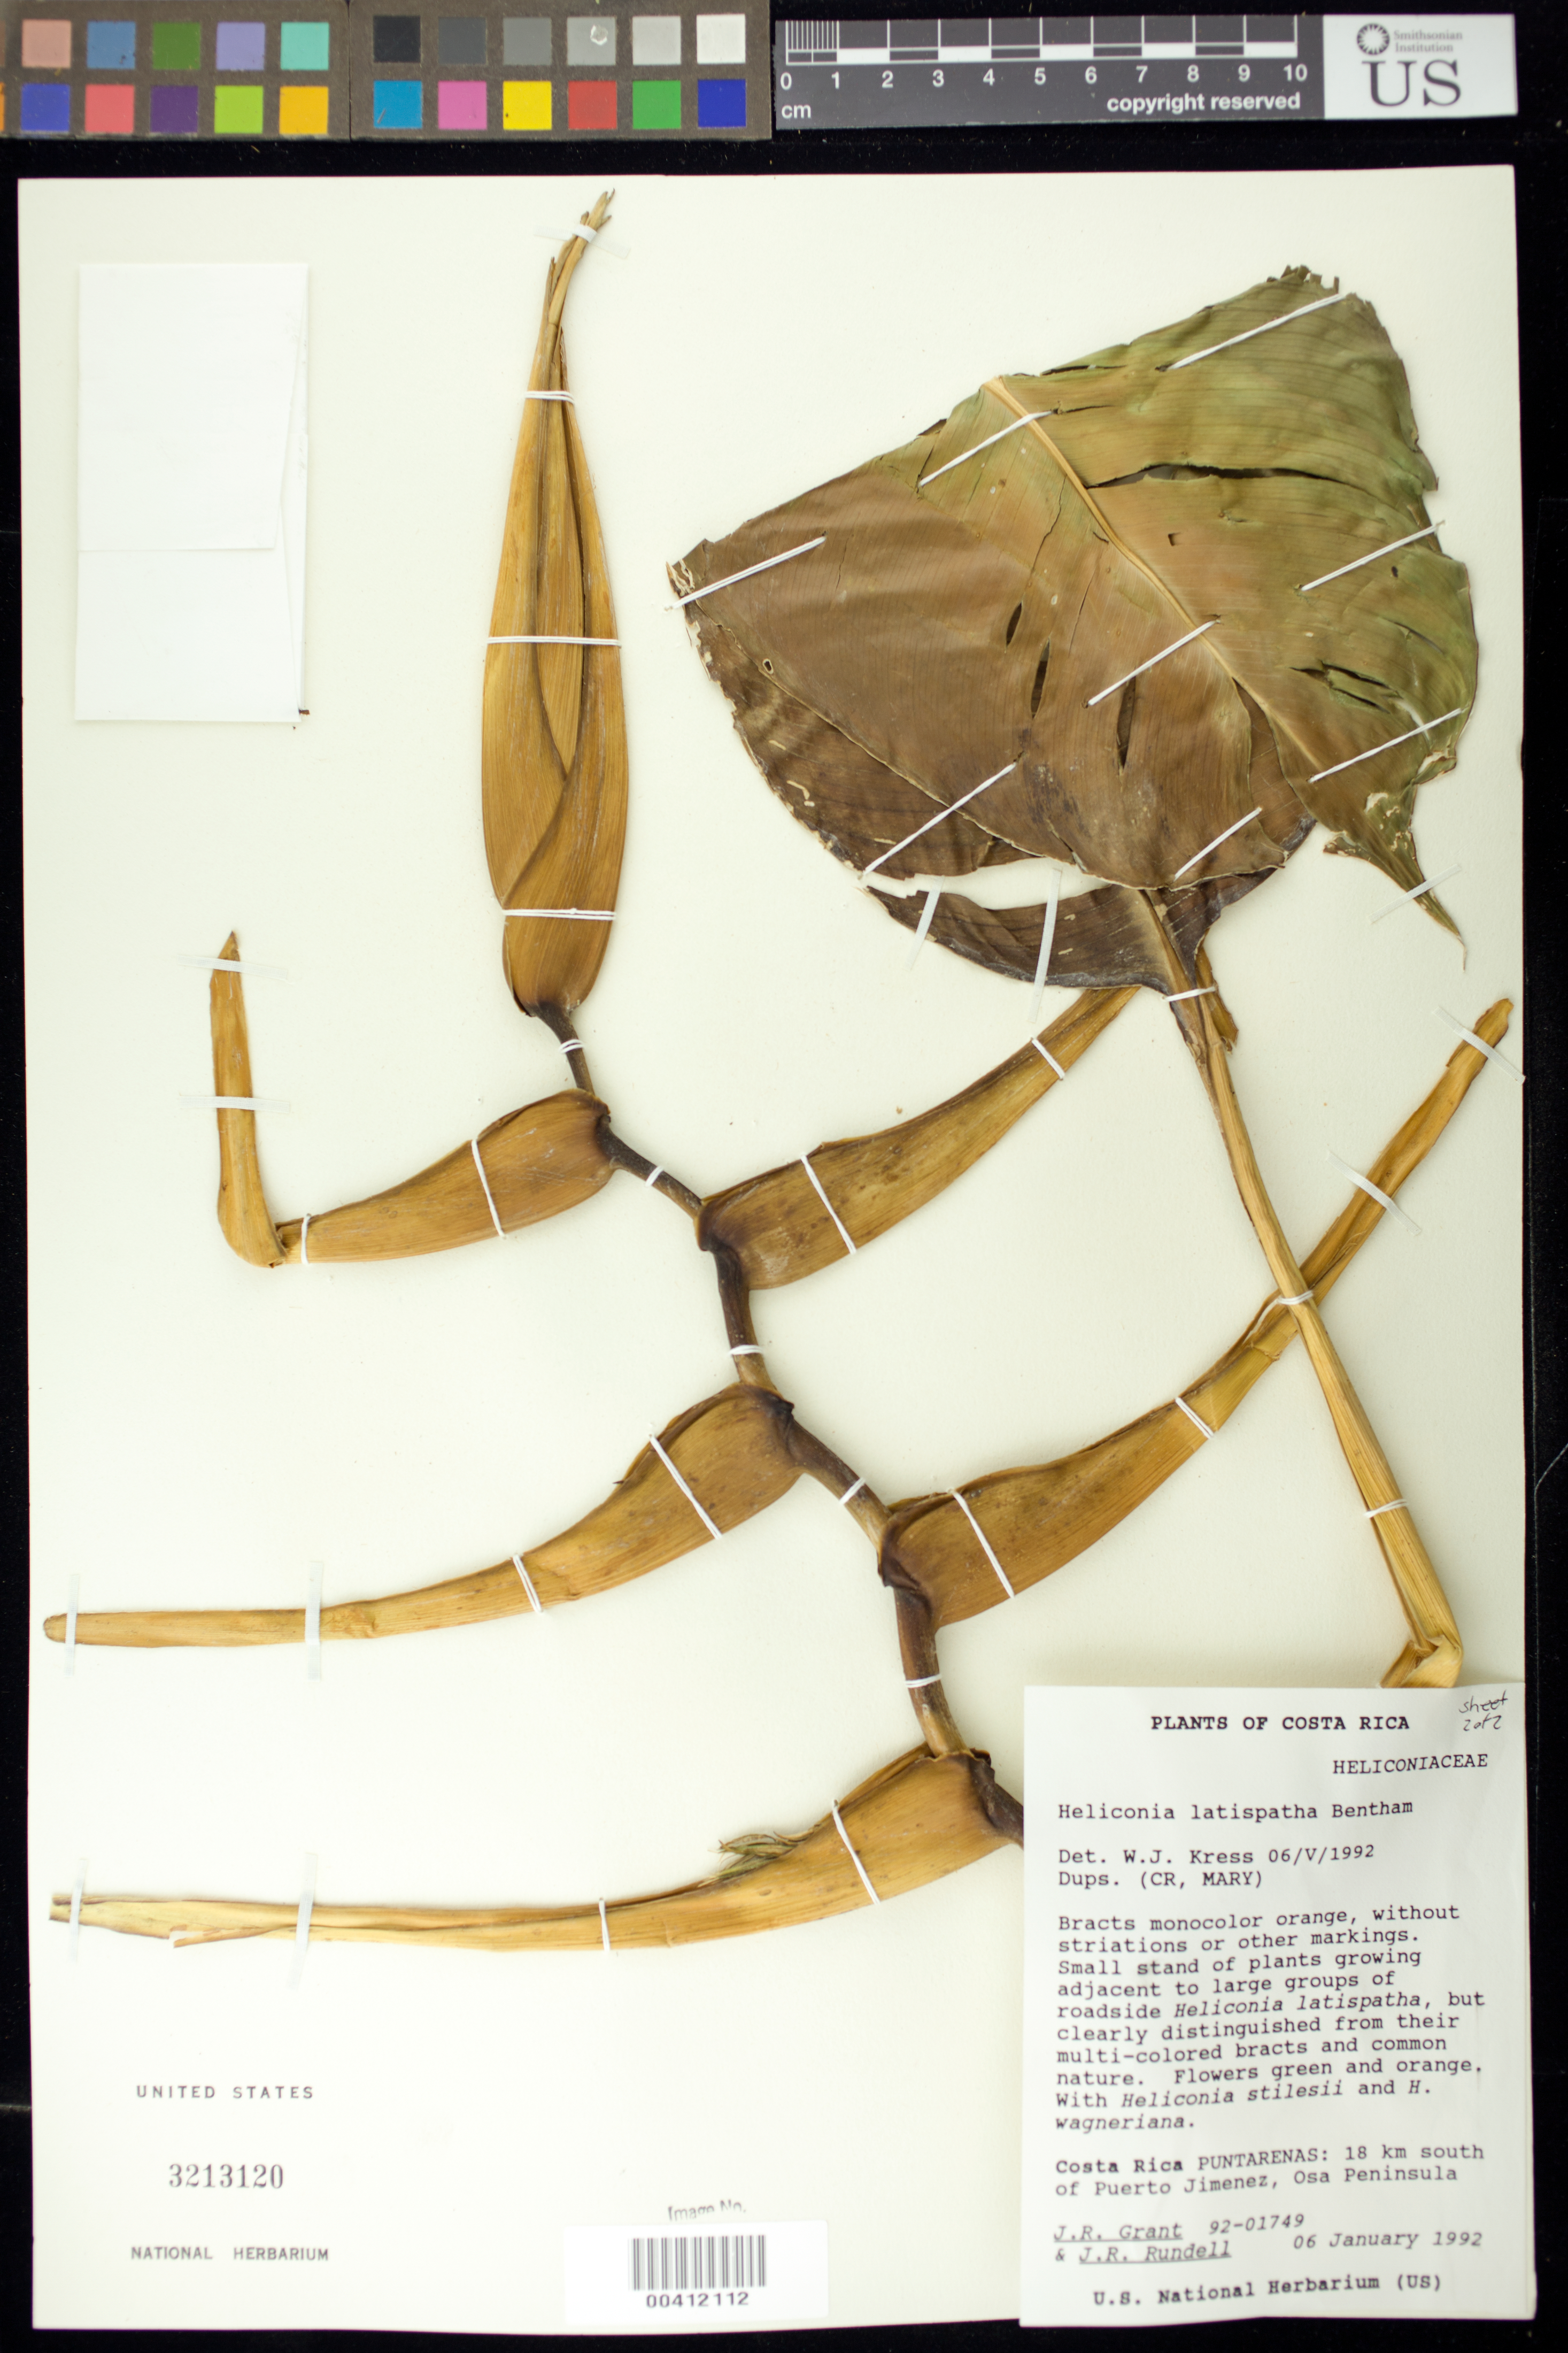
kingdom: Plantae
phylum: Tracheophyta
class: Liliopsida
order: Zingiberales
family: Heliconiaceae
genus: Heliconia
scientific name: Heliconia latispatha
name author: Benth.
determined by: Kress, W. J., (US), Smithsonian Institution - National Museum of Natural History (UNITED STATES)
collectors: J. R. Grant & J. R. Rundell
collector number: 92-01749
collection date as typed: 06 Jan 1992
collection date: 1992-01-06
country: Costa Rica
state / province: Puntarenas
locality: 18 km s of puerto jimenez, osa peninsula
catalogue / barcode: US 3213120